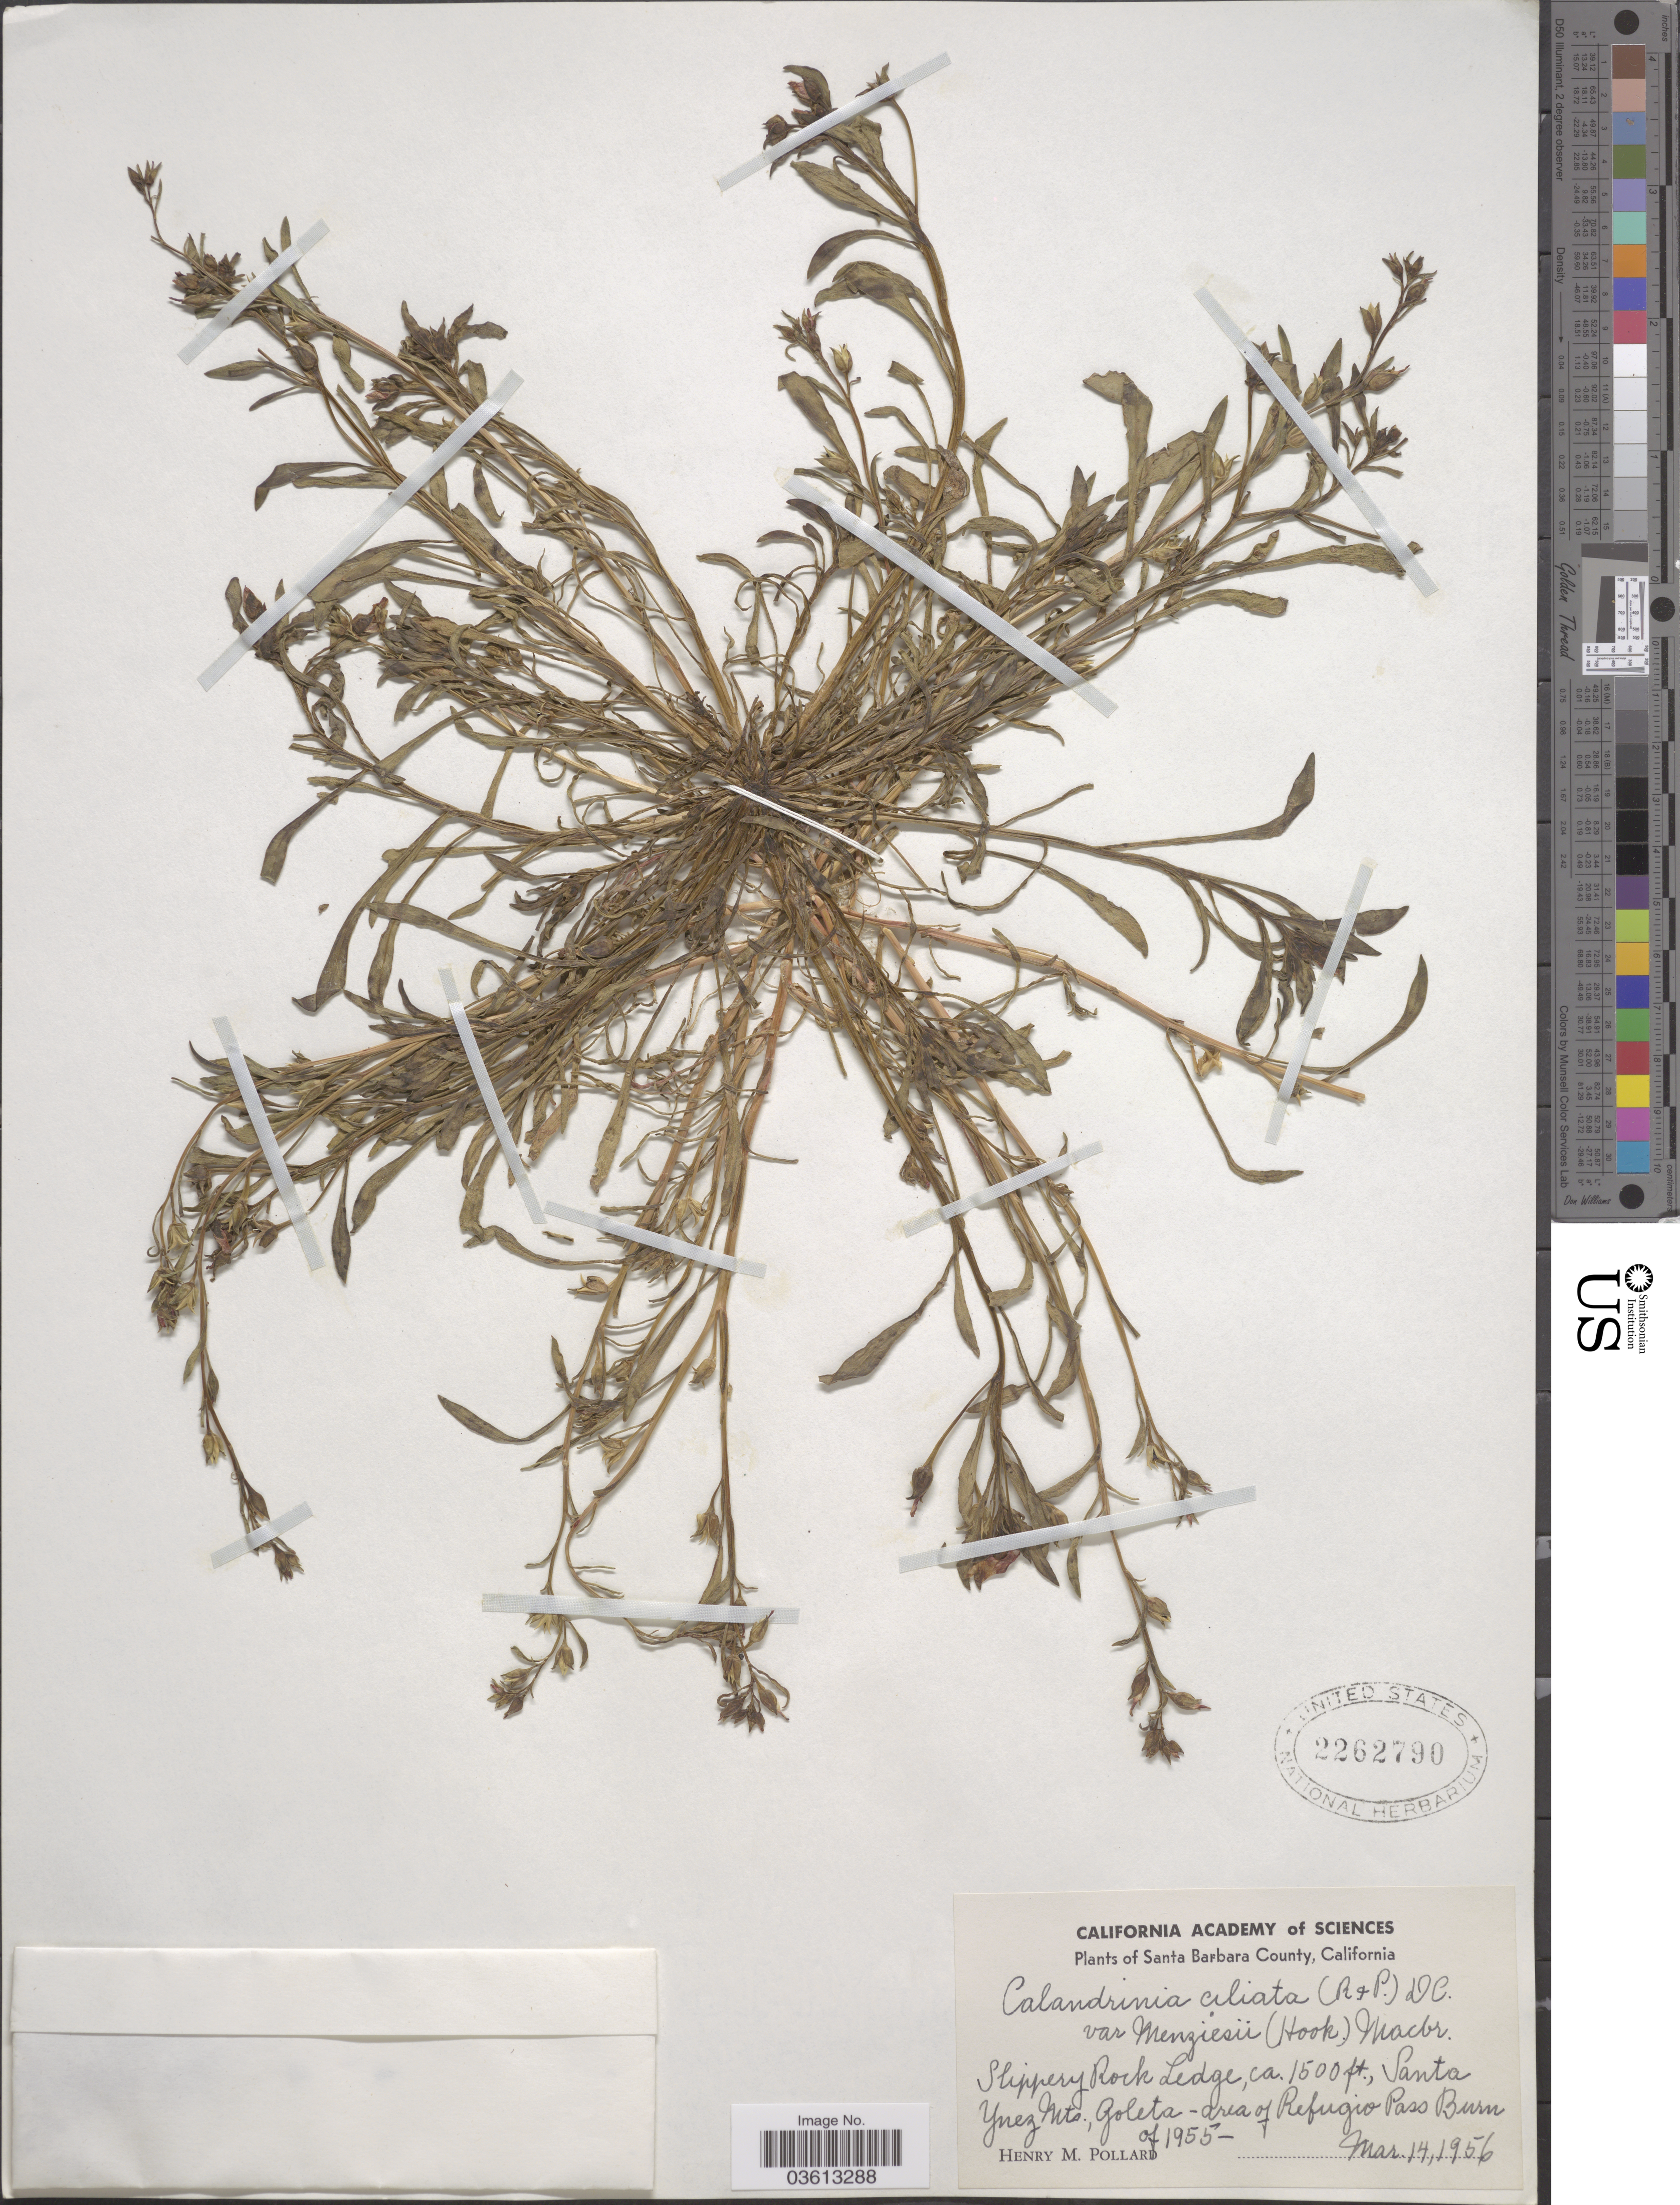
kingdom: Plantae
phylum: Tracheophyta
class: Magnoliopsida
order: Caryophyllales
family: Montiaceae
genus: Calandrinia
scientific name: Calandrinia ciliata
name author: (Ruiz & Pav.) DC.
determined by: Strong, Mark T., (BOT), Smithsonian Institution - National Museum of Natural History (UNITED STATES)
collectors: H. M. Pollard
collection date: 1956-03-14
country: United States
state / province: California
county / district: Santa Barbara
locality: Santa Barbara County. Slippery Rock Ledge, Santa Ynez Mts., Goleta - area of Refugio Pass Burn of 1955.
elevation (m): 457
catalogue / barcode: US 2262790